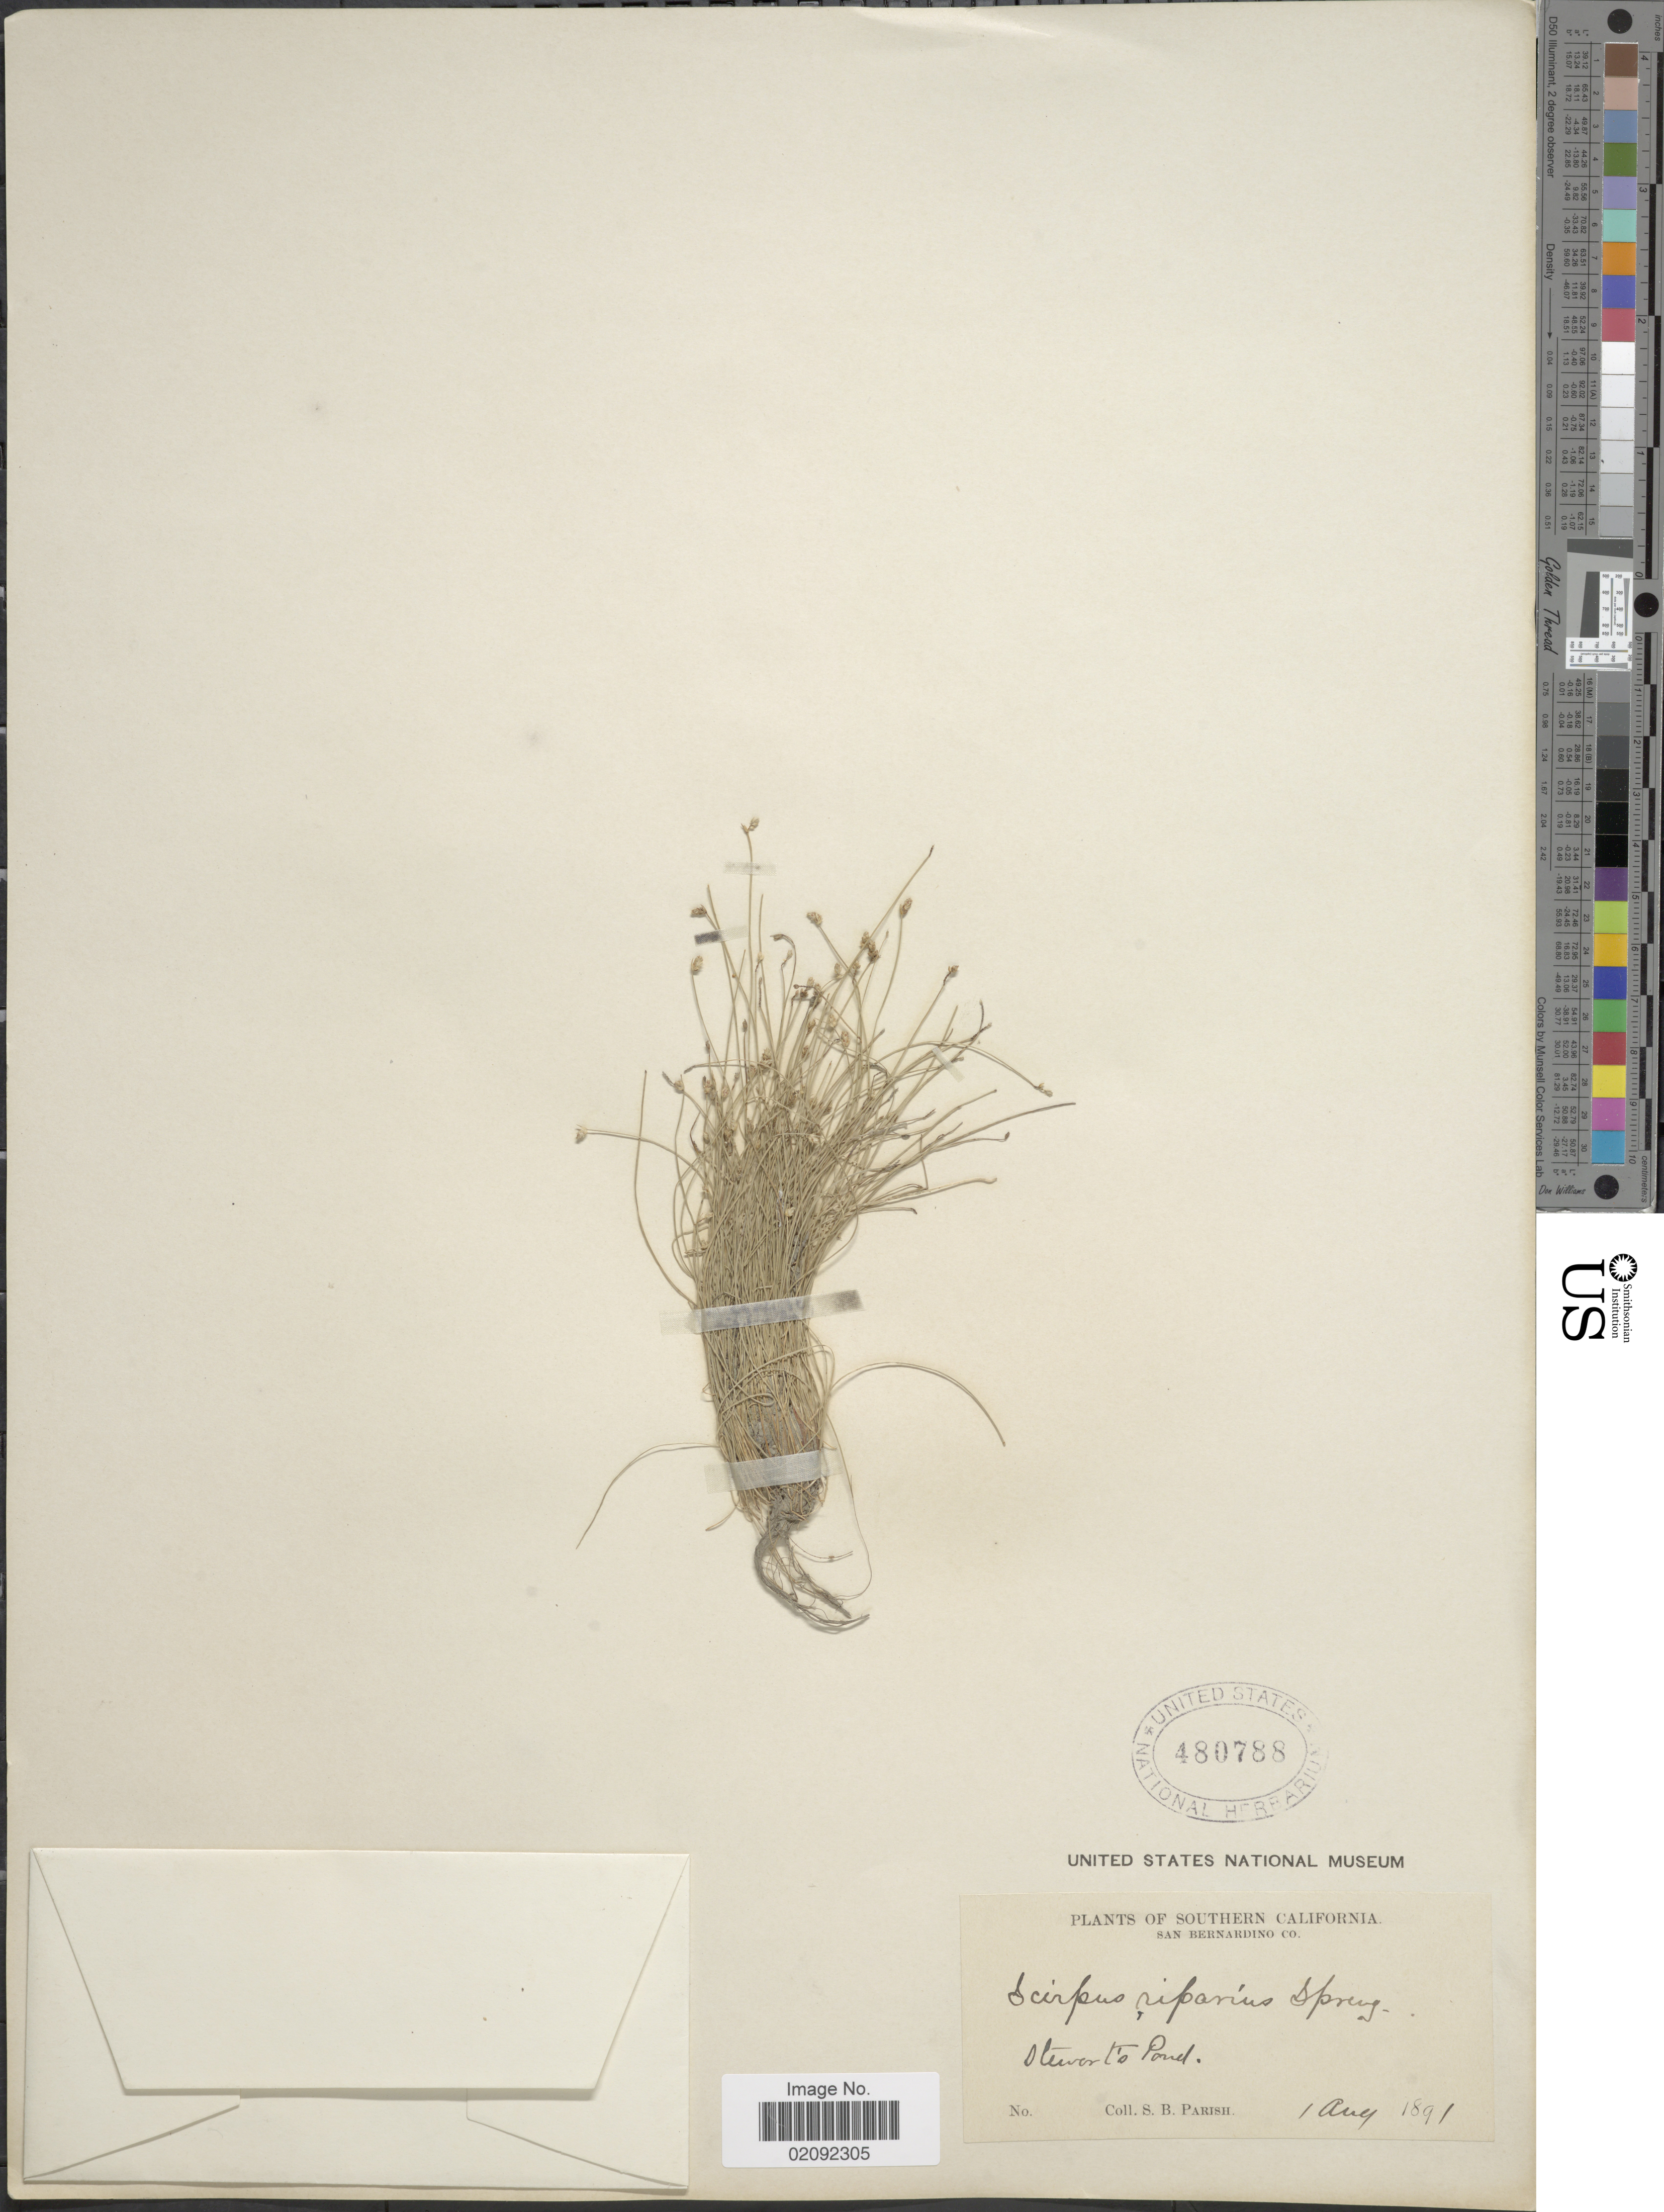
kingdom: Plantae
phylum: Tracheophyta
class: Liliopsida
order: Poales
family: Cyperaceae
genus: Isolepis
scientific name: Isolepis cernua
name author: (Vahl) Roem. & Schult.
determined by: Strong, Mark T., (BOT), Smithsonian Institution - National Museum of Natural History (UNITED STATES)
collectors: S. B. Parish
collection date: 1891-08-01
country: United States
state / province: California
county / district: San Bernardino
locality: Southern California, San Bernardino Co, Stewart's Pond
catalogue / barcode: US 480788